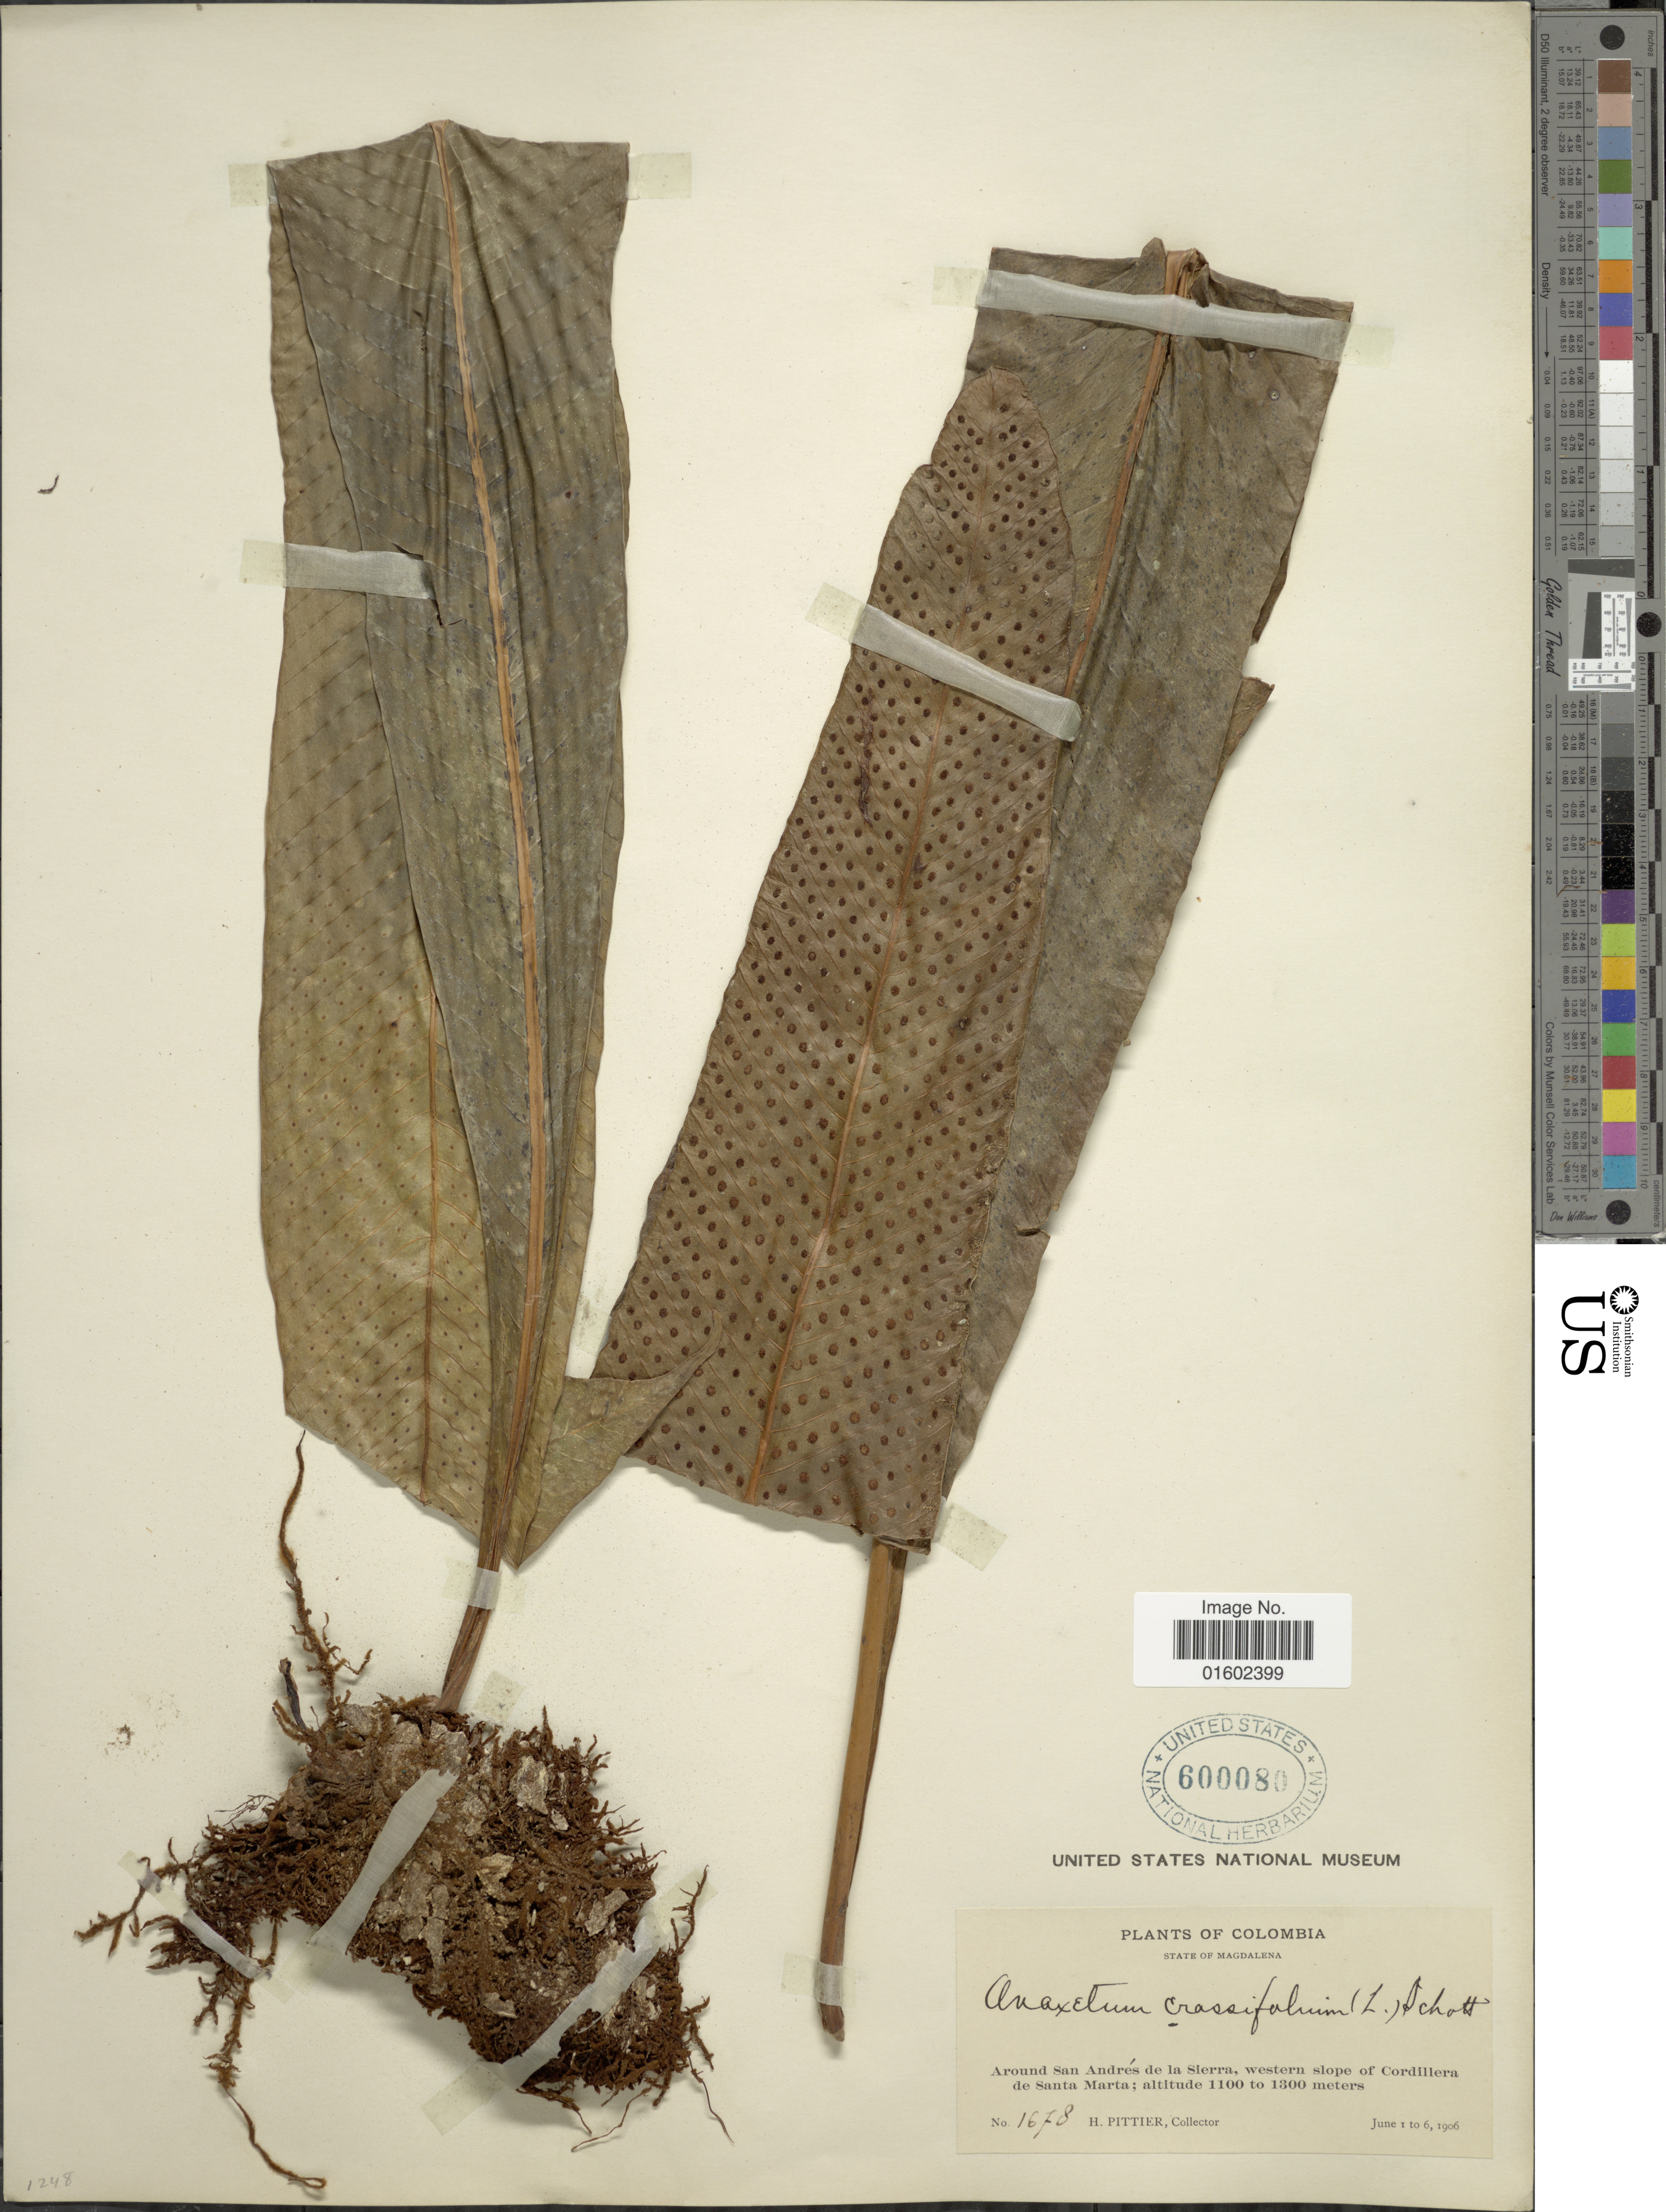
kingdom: Plantae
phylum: Tracheophyta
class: Polypodiopsida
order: Polypodiales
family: Polypodiaceae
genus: Niphidium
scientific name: Niphidium crassifolium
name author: (L.) Lellinger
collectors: H. F. Pittier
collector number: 1678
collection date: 1906-06-01/1906-06-06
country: Colombia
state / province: Magdalena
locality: Around San Andres de la Sierra, western slope of Cordillera de Santa Marta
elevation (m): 1100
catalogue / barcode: US 600080